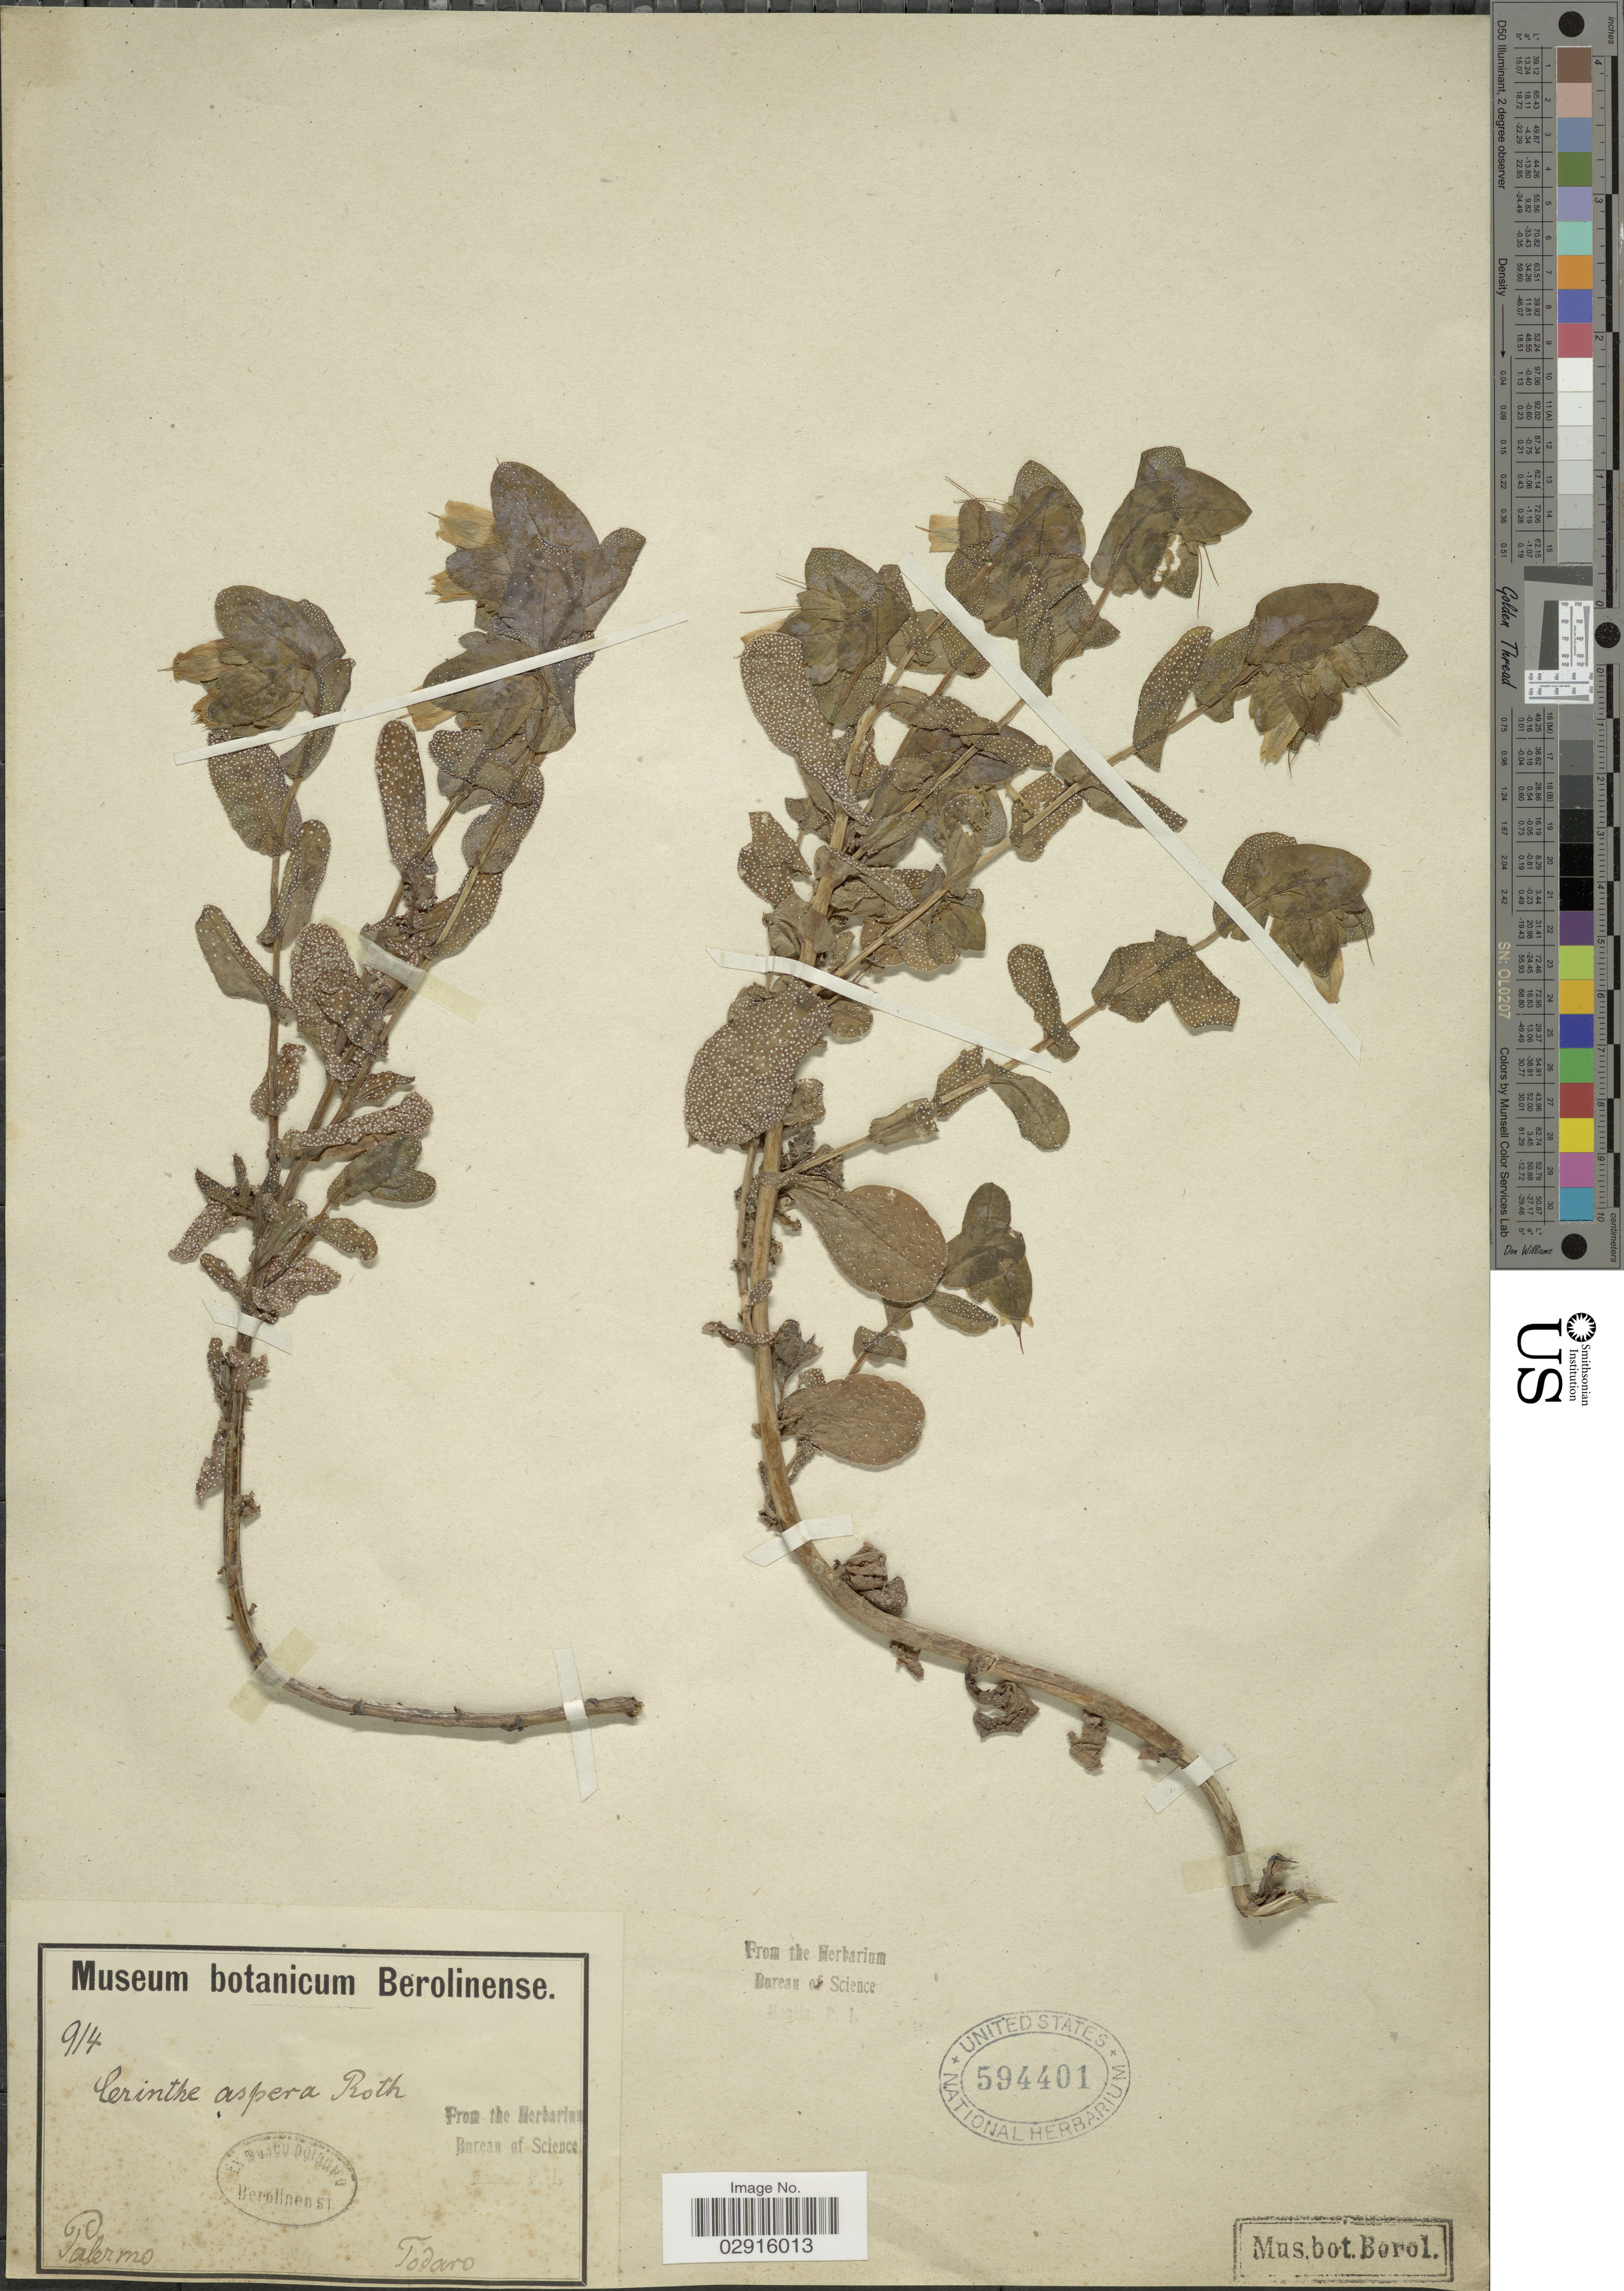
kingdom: Plantae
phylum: Tracheophyta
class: Magnoliopsida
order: Boraginales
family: Boraginaceae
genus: Cerinthe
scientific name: Cerinthe aspera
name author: A. Roth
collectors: Todaro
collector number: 914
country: Italy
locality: Palermo.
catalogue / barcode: US 594401